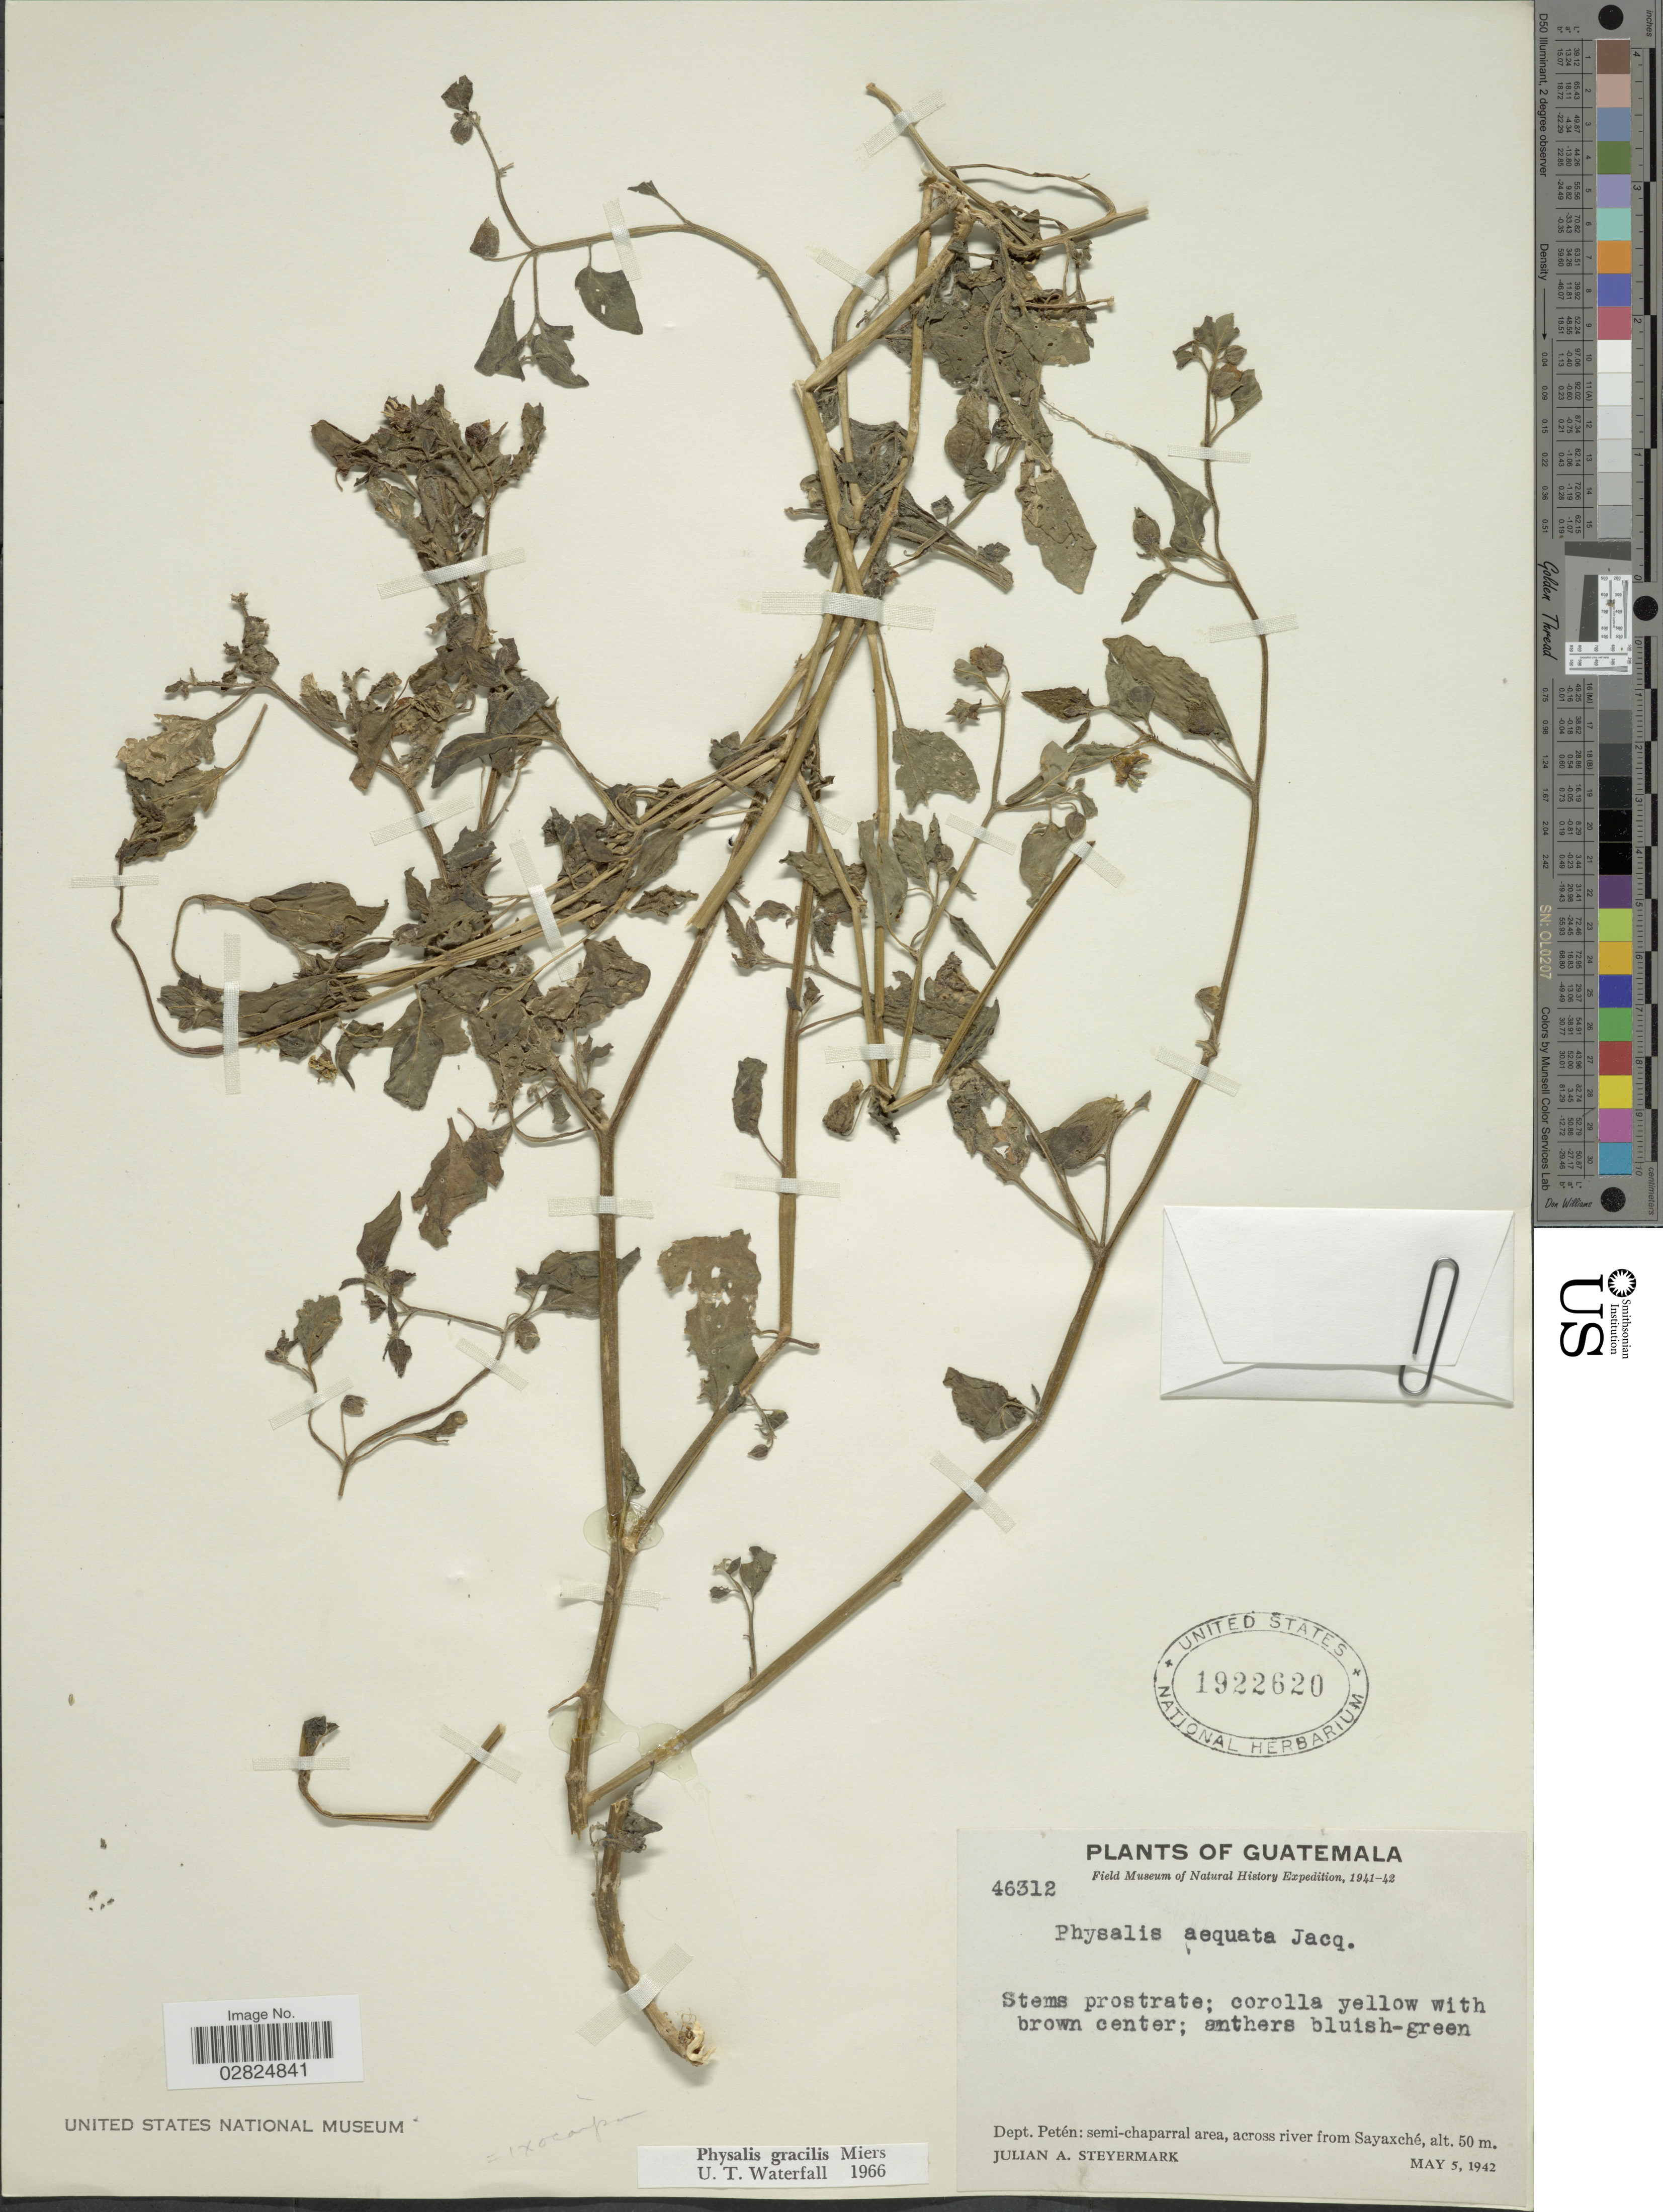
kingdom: Plantae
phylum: Tracheophyta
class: Magnoliopsida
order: Solanales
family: Solanaceae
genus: Physalis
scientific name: Physalis gracilis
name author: Miers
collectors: J. Steyermark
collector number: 46312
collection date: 1942-05-05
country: Guatemala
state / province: El Petén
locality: Dept. Petén: semi-chaparral area, across river from Sayaxché.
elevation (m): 50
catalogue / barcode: US 1922620